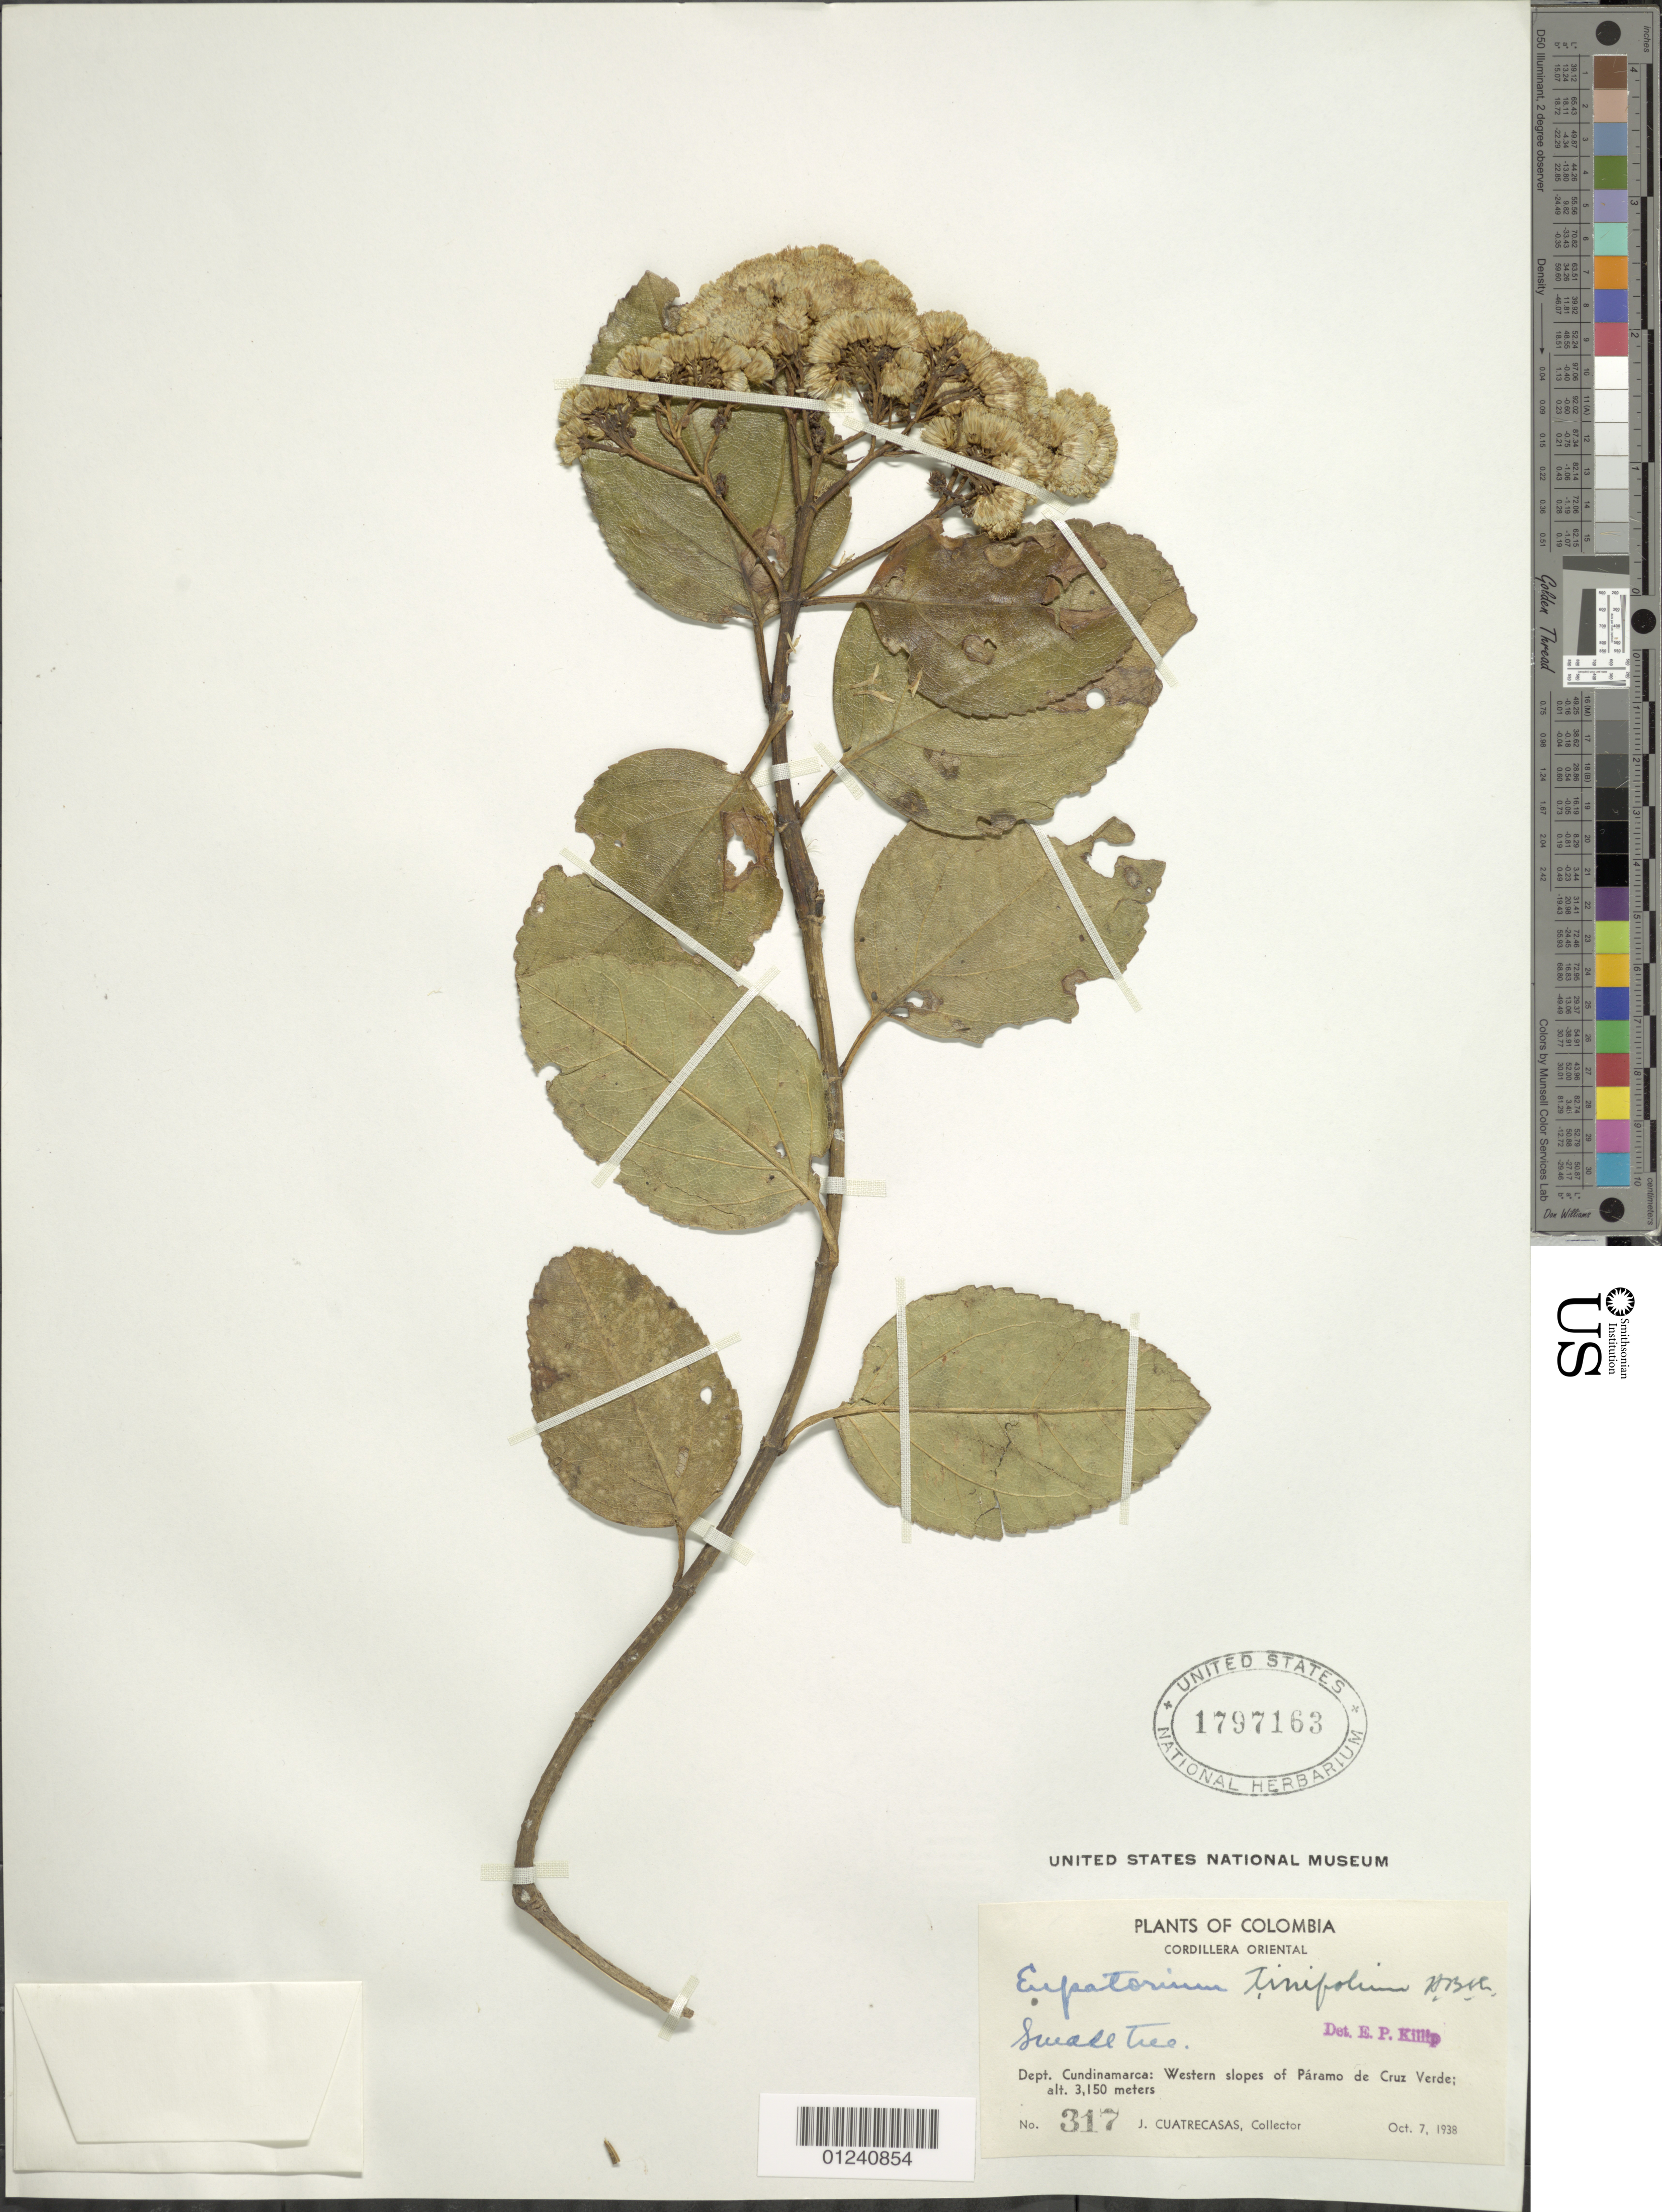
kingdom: Plantae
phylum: Tracheophyta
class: Magnoliopsida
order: Asterales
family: Asteraceae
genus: Ageratina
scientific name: Ageratina tinifolia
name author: (Kunth) R.M. King & H. Rob.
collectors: J. Cuatrecasas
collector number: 317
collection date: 1938-10-07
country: Colombia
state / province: Cundinamarca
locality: W slopes of Paramo de Cruz Verde.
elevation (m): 3150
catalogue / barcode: US 1797163